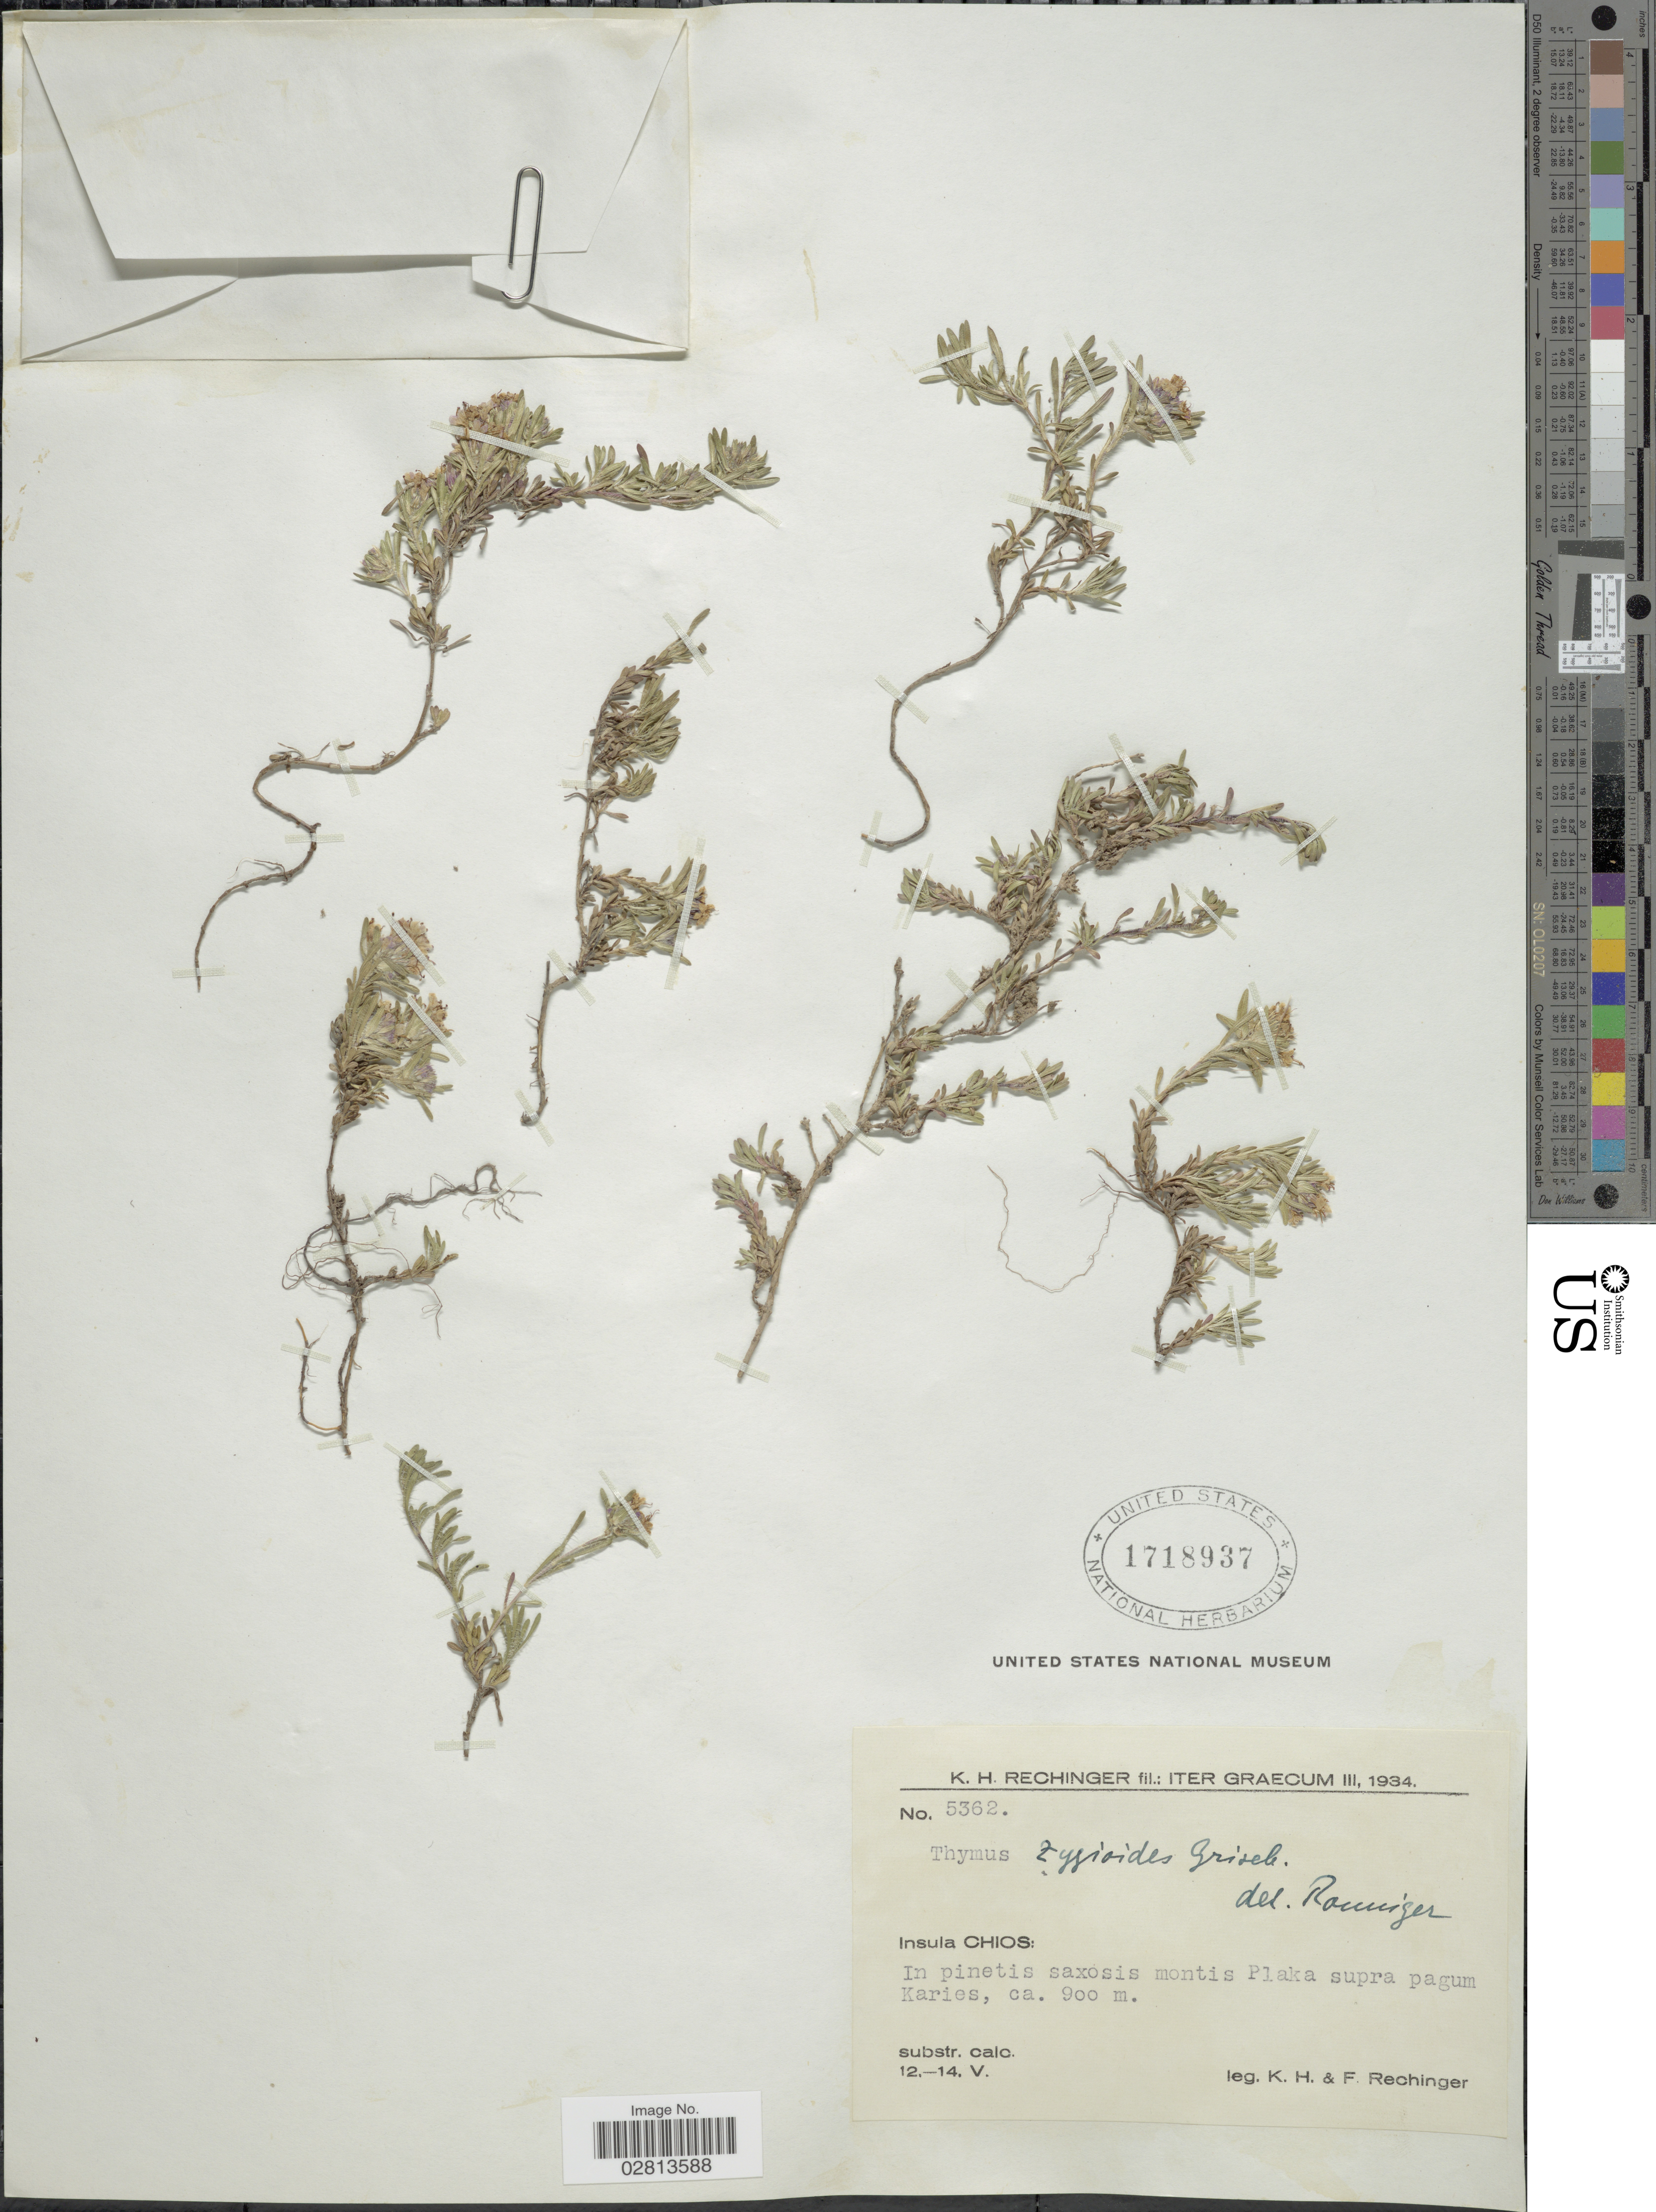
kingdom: Plantae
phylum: Tracheophyta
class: Magnoliopsida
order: Lamiales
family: Lamiaceae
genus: Thymus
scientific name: Thymus zygioides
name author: Griseb.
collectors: K. H. Rechinger & F. Rechinger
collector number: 5362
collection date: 1934-05-12/1934-05-14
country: Greece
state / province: North Aegean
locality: Graecum. Insula Chios: In pinetis saxosis montis Plaka supra pagum Karies.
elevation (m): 900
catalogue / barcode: US 1718937